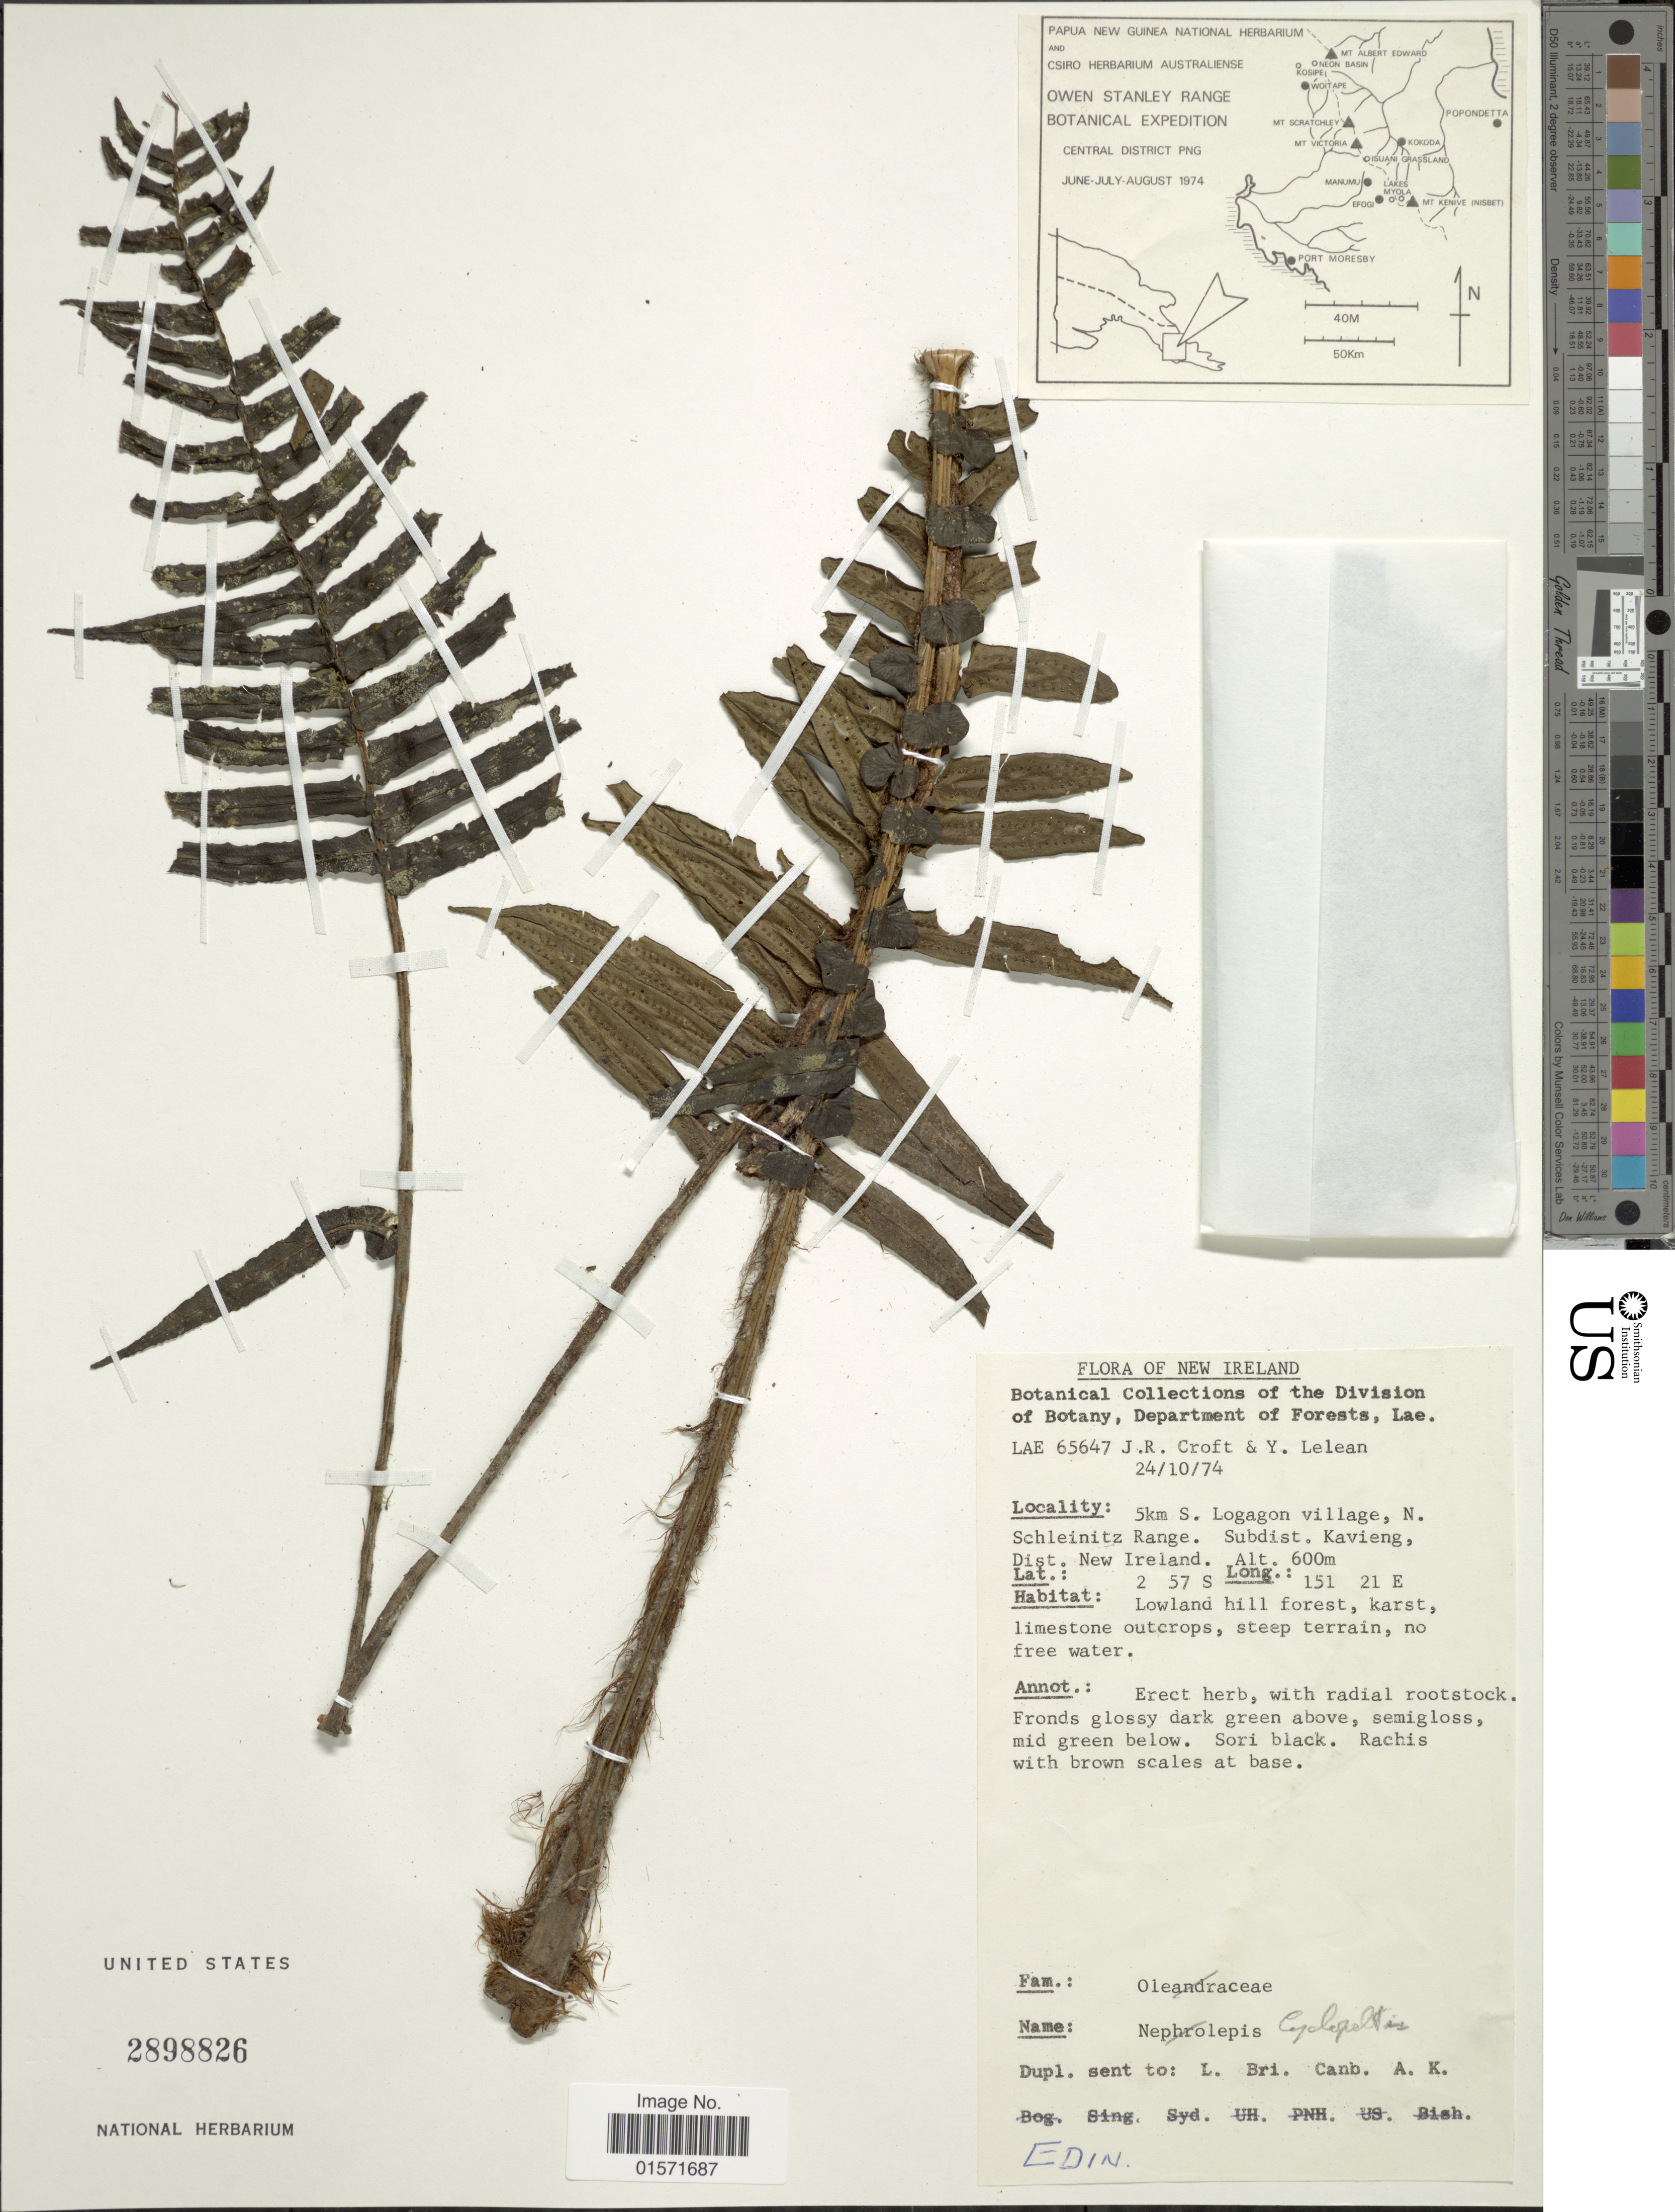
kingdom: Plantae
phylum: Tracheophyta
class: Polypodiopsida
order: Polypodiales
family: Lomariopsidaceae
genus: Cyclopeltis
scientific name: Cyclopeltis presliana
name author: (Mett.) Berkeley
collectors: J. R. Croft & Y. Lelean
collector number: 65647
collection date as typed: Transcribed d/m/y: 24/10/74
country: Papua New Guinea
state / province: New Ireland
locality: New Ireland. 5 km S. Logagon village, N. Schleiniytz range. Subdist. Kavineg, Dist.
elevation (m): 600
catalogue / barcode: US 2898826